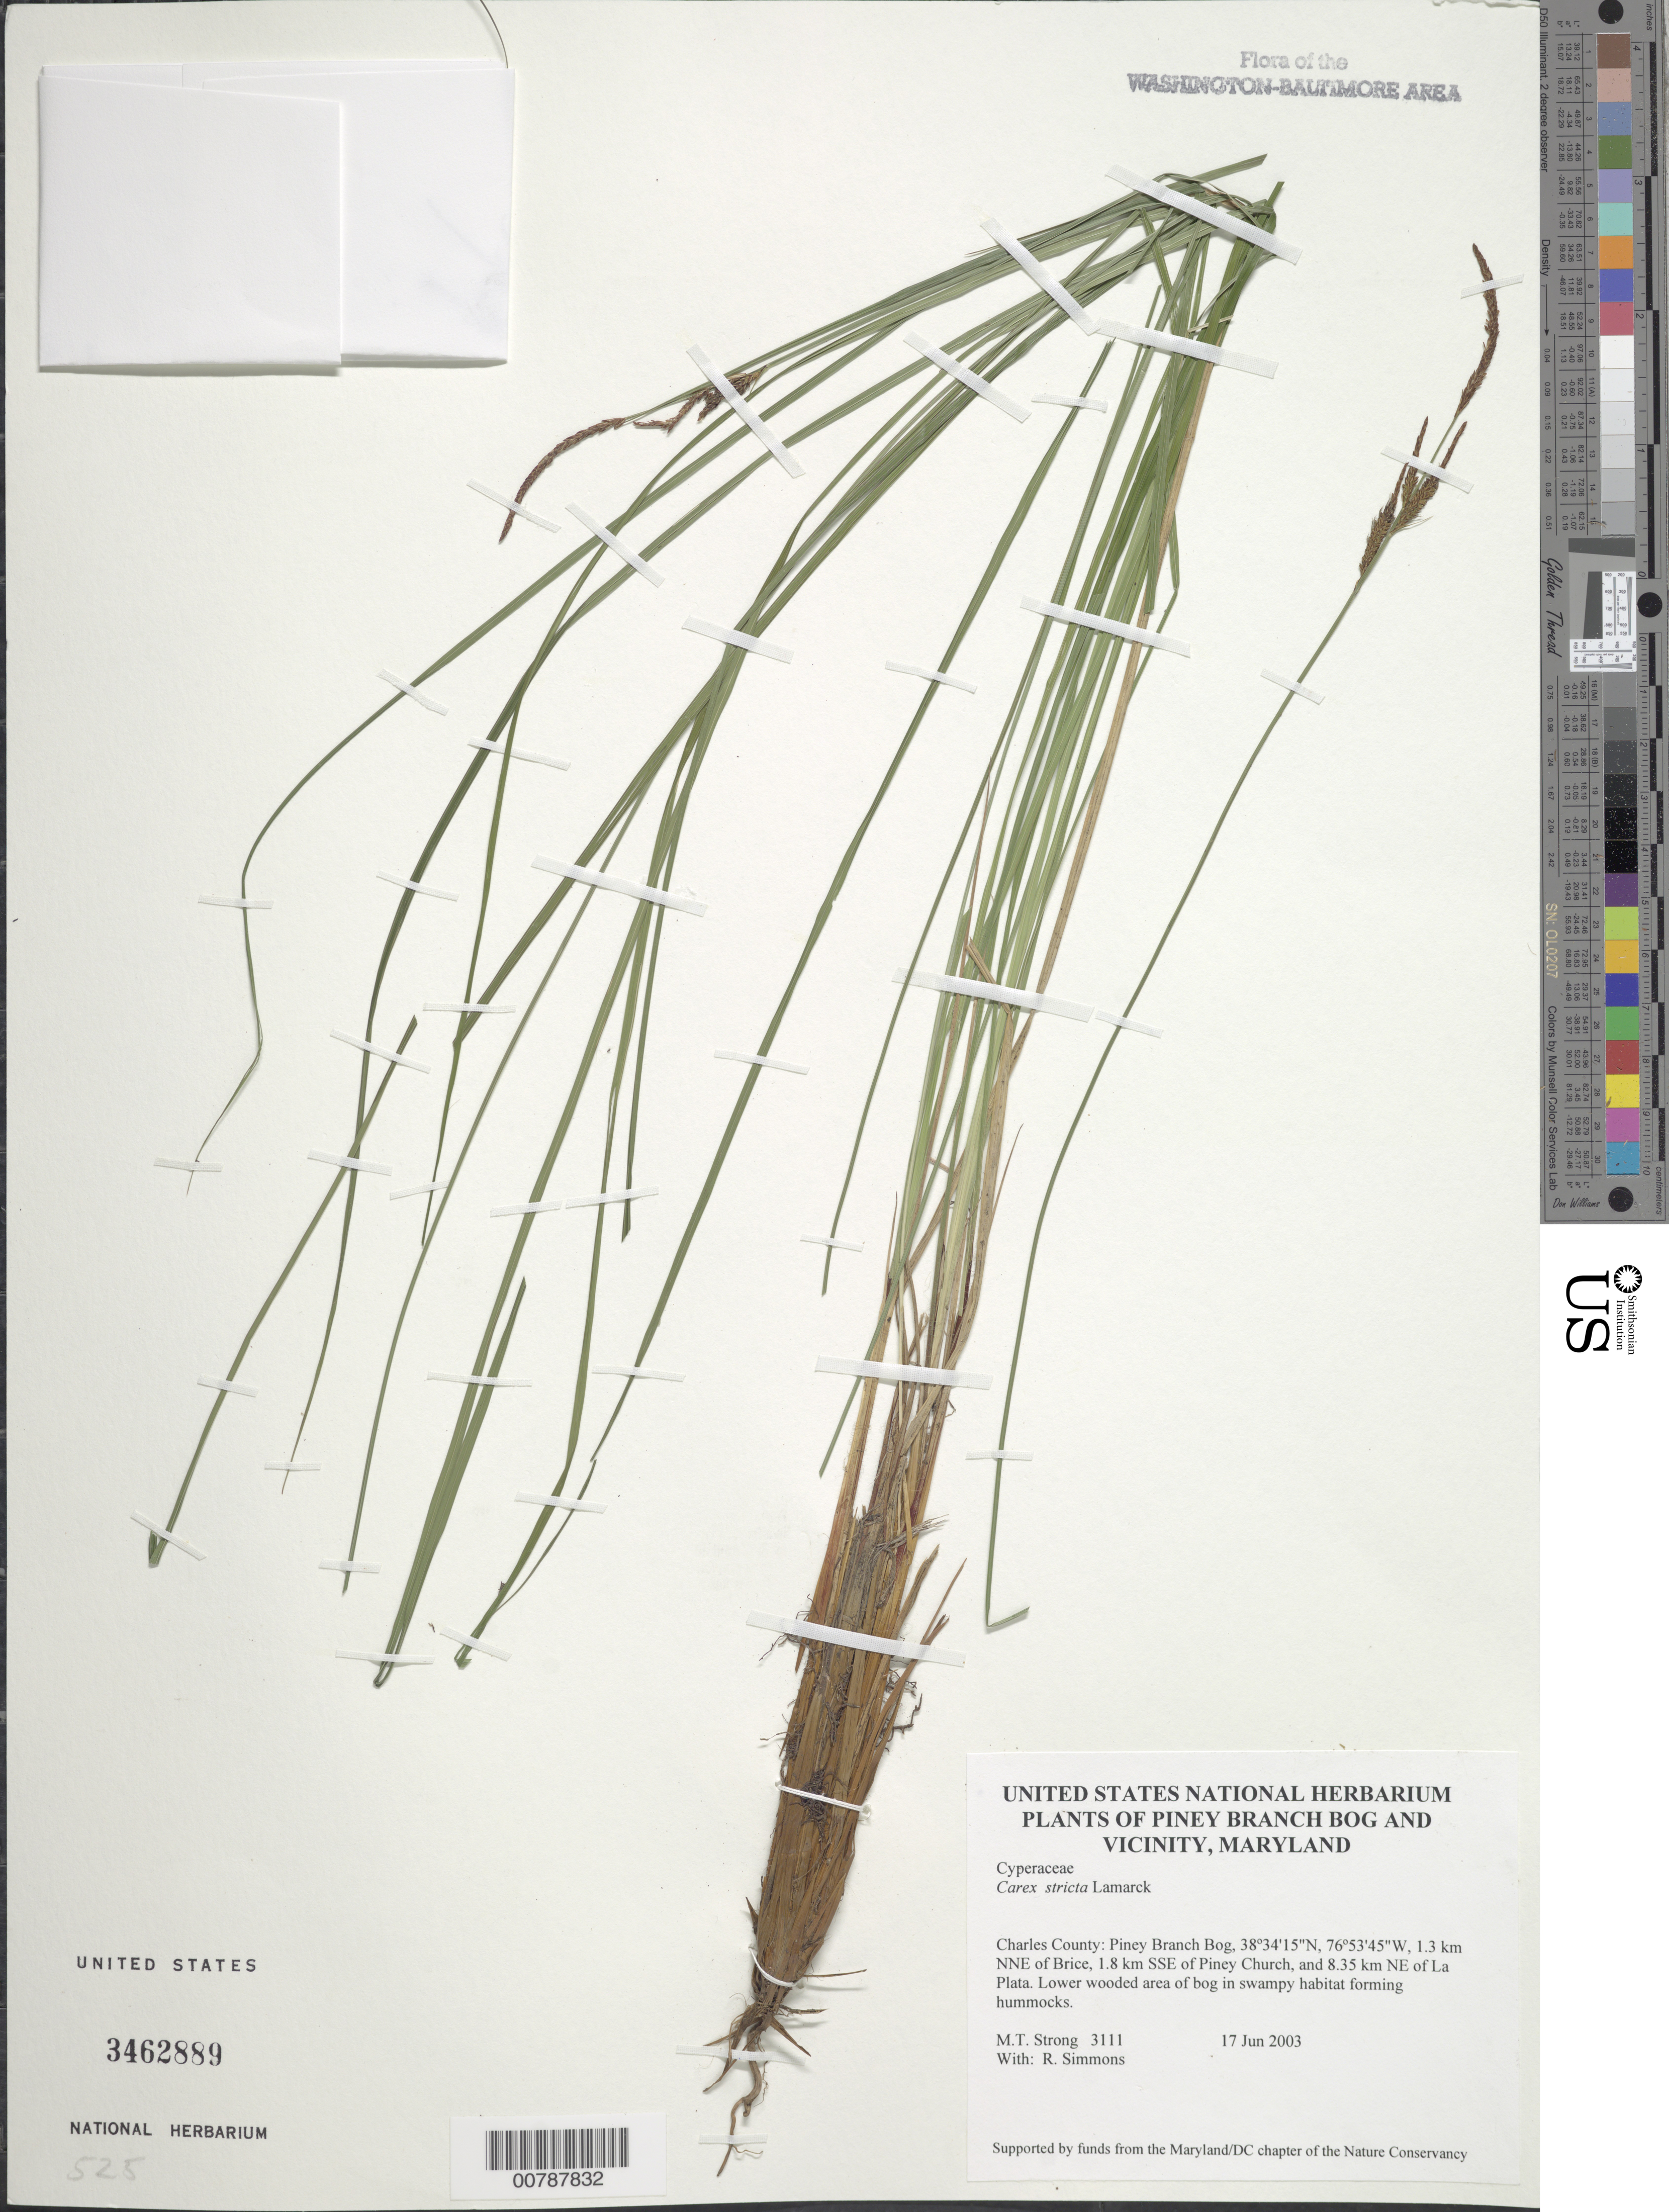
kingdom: Plantae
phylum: Tracheophyta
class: Liliopsida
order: Poales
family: Cyperaceae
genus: Carex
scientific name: Carex stricta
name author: Lam.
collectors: M. T. Strong & R. H. Simmons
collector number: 3111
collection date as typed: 17 Jun 2003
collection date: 2003-06-17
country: United States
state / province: Maryland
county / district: Charles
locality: Piney Branch Bog, 1.3 km NNE of Brice, 1.8 km SSE of Piney Church, and 8.35 km NE of La Plata.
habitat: Lower wooded area of bog in swampy habitat forming hummocks.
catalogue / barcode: US 3462889